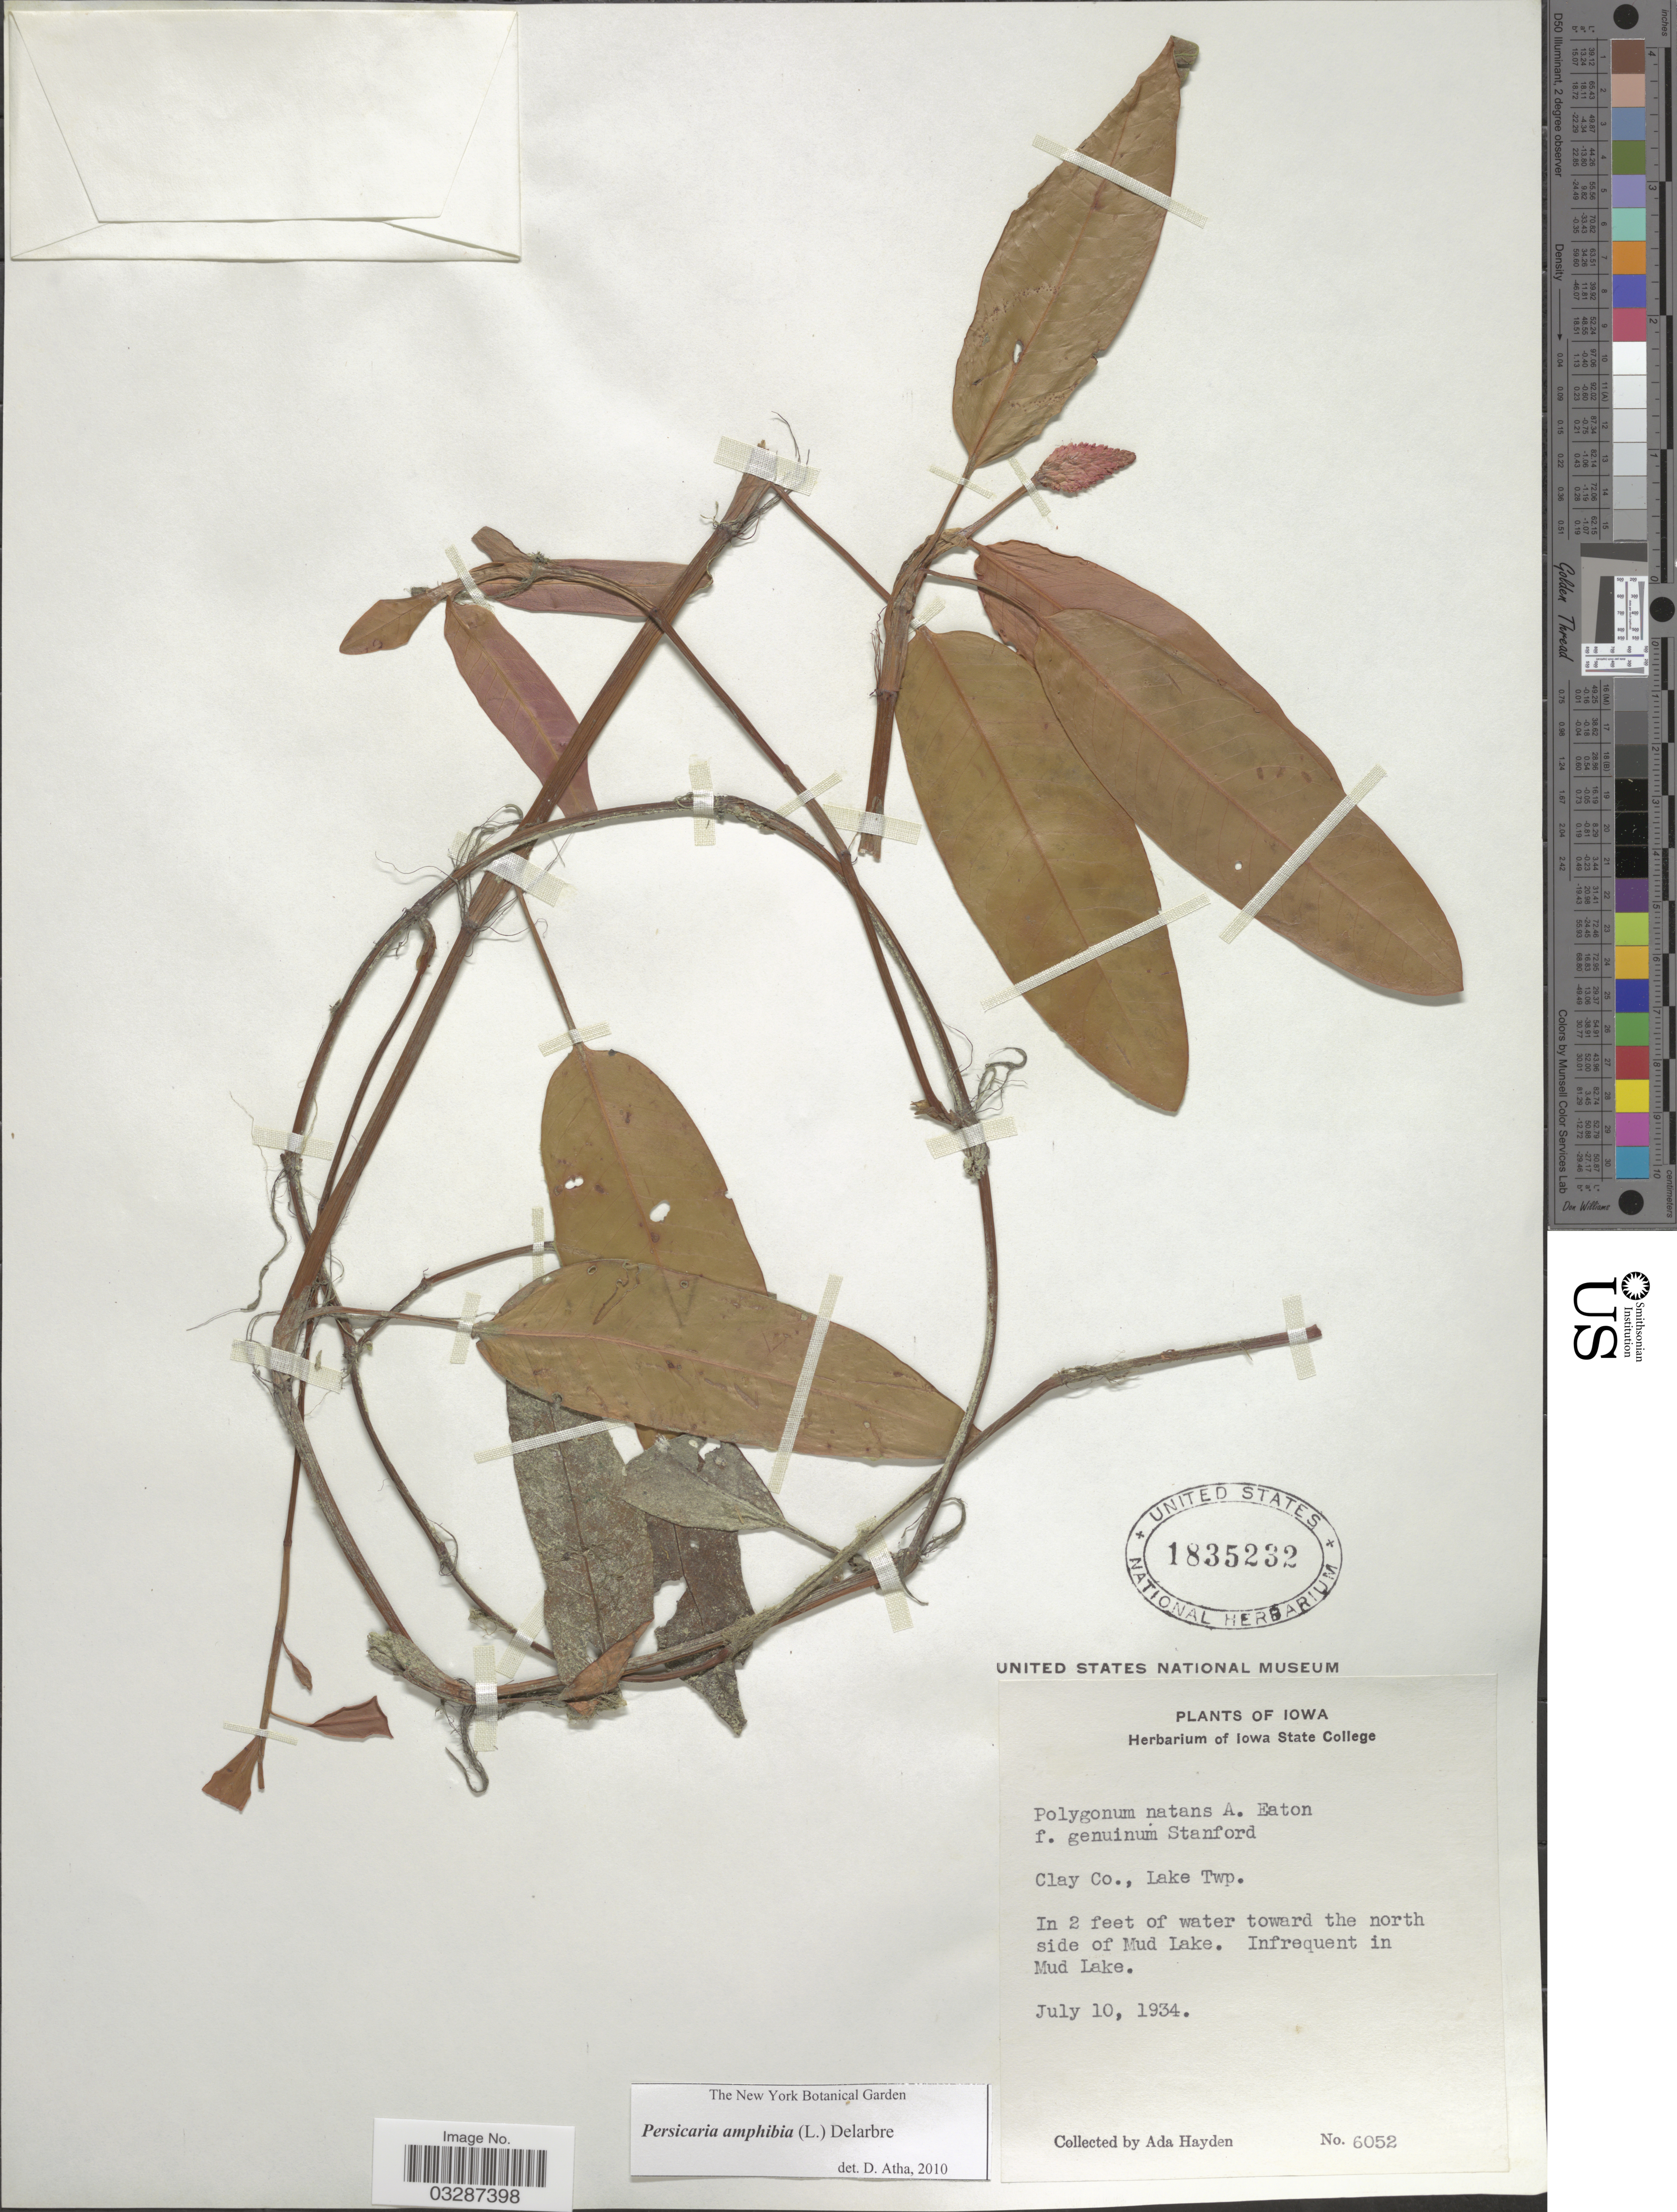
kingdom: Plantae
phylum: Tracheophyta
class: Magnoliopsida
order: Caryophyllales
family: Polygonaceae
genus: Persicaria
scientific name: Persicaria amphibia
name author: (L.) Delarbre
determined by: Atha, D. E.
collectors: Ada Hayden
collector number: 6052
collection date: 1934-07-10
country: United States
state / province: Iowa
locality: Clay Co., Lake Twp. In 2 feet of water toward the north side of Mud Lake. Infrequent in Mud Lake.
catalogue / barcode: US 1835232